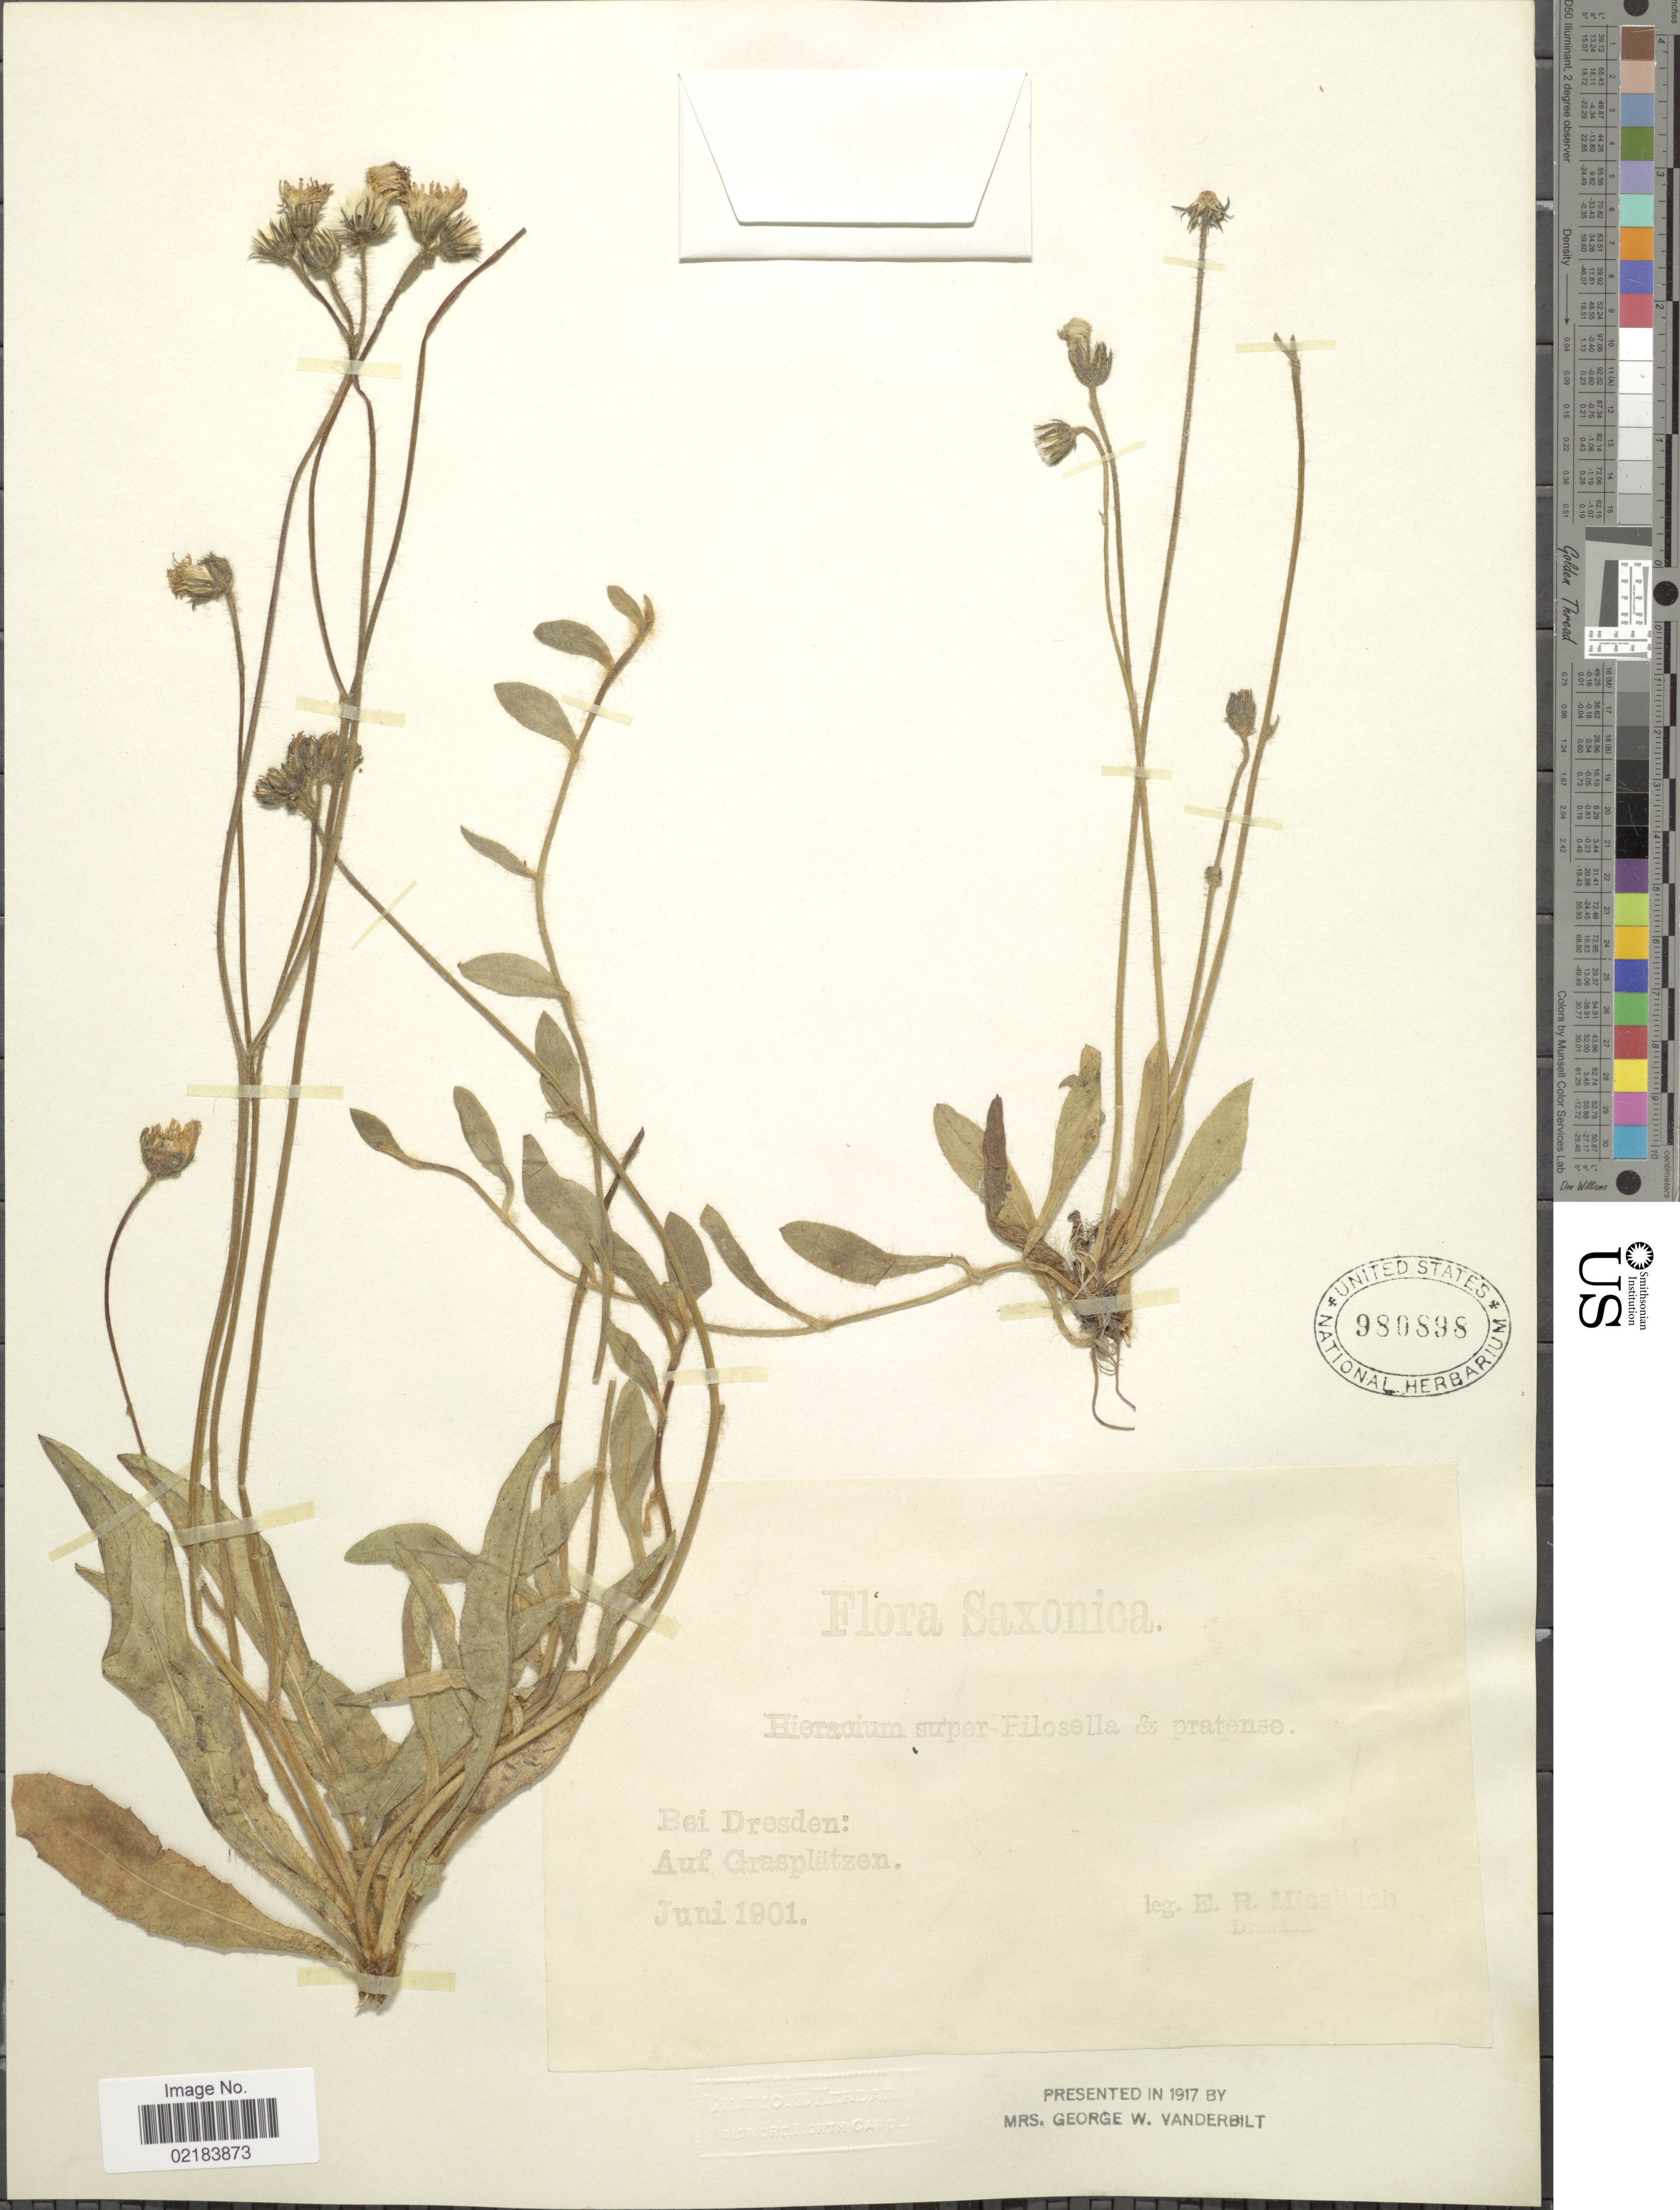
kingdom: Plantae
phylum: Tracheophyta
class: Magnoliopsida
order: Asterales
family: Asteraceae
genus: Pilosella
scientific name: Pilosella caespitosa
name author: (Dumort.) P. D. Sell & C. West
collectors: E. Missbach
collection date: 1901-06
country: Germany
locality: Saxonica, Bei Dresden, Auf Grasplatzen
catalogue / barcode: US 980898